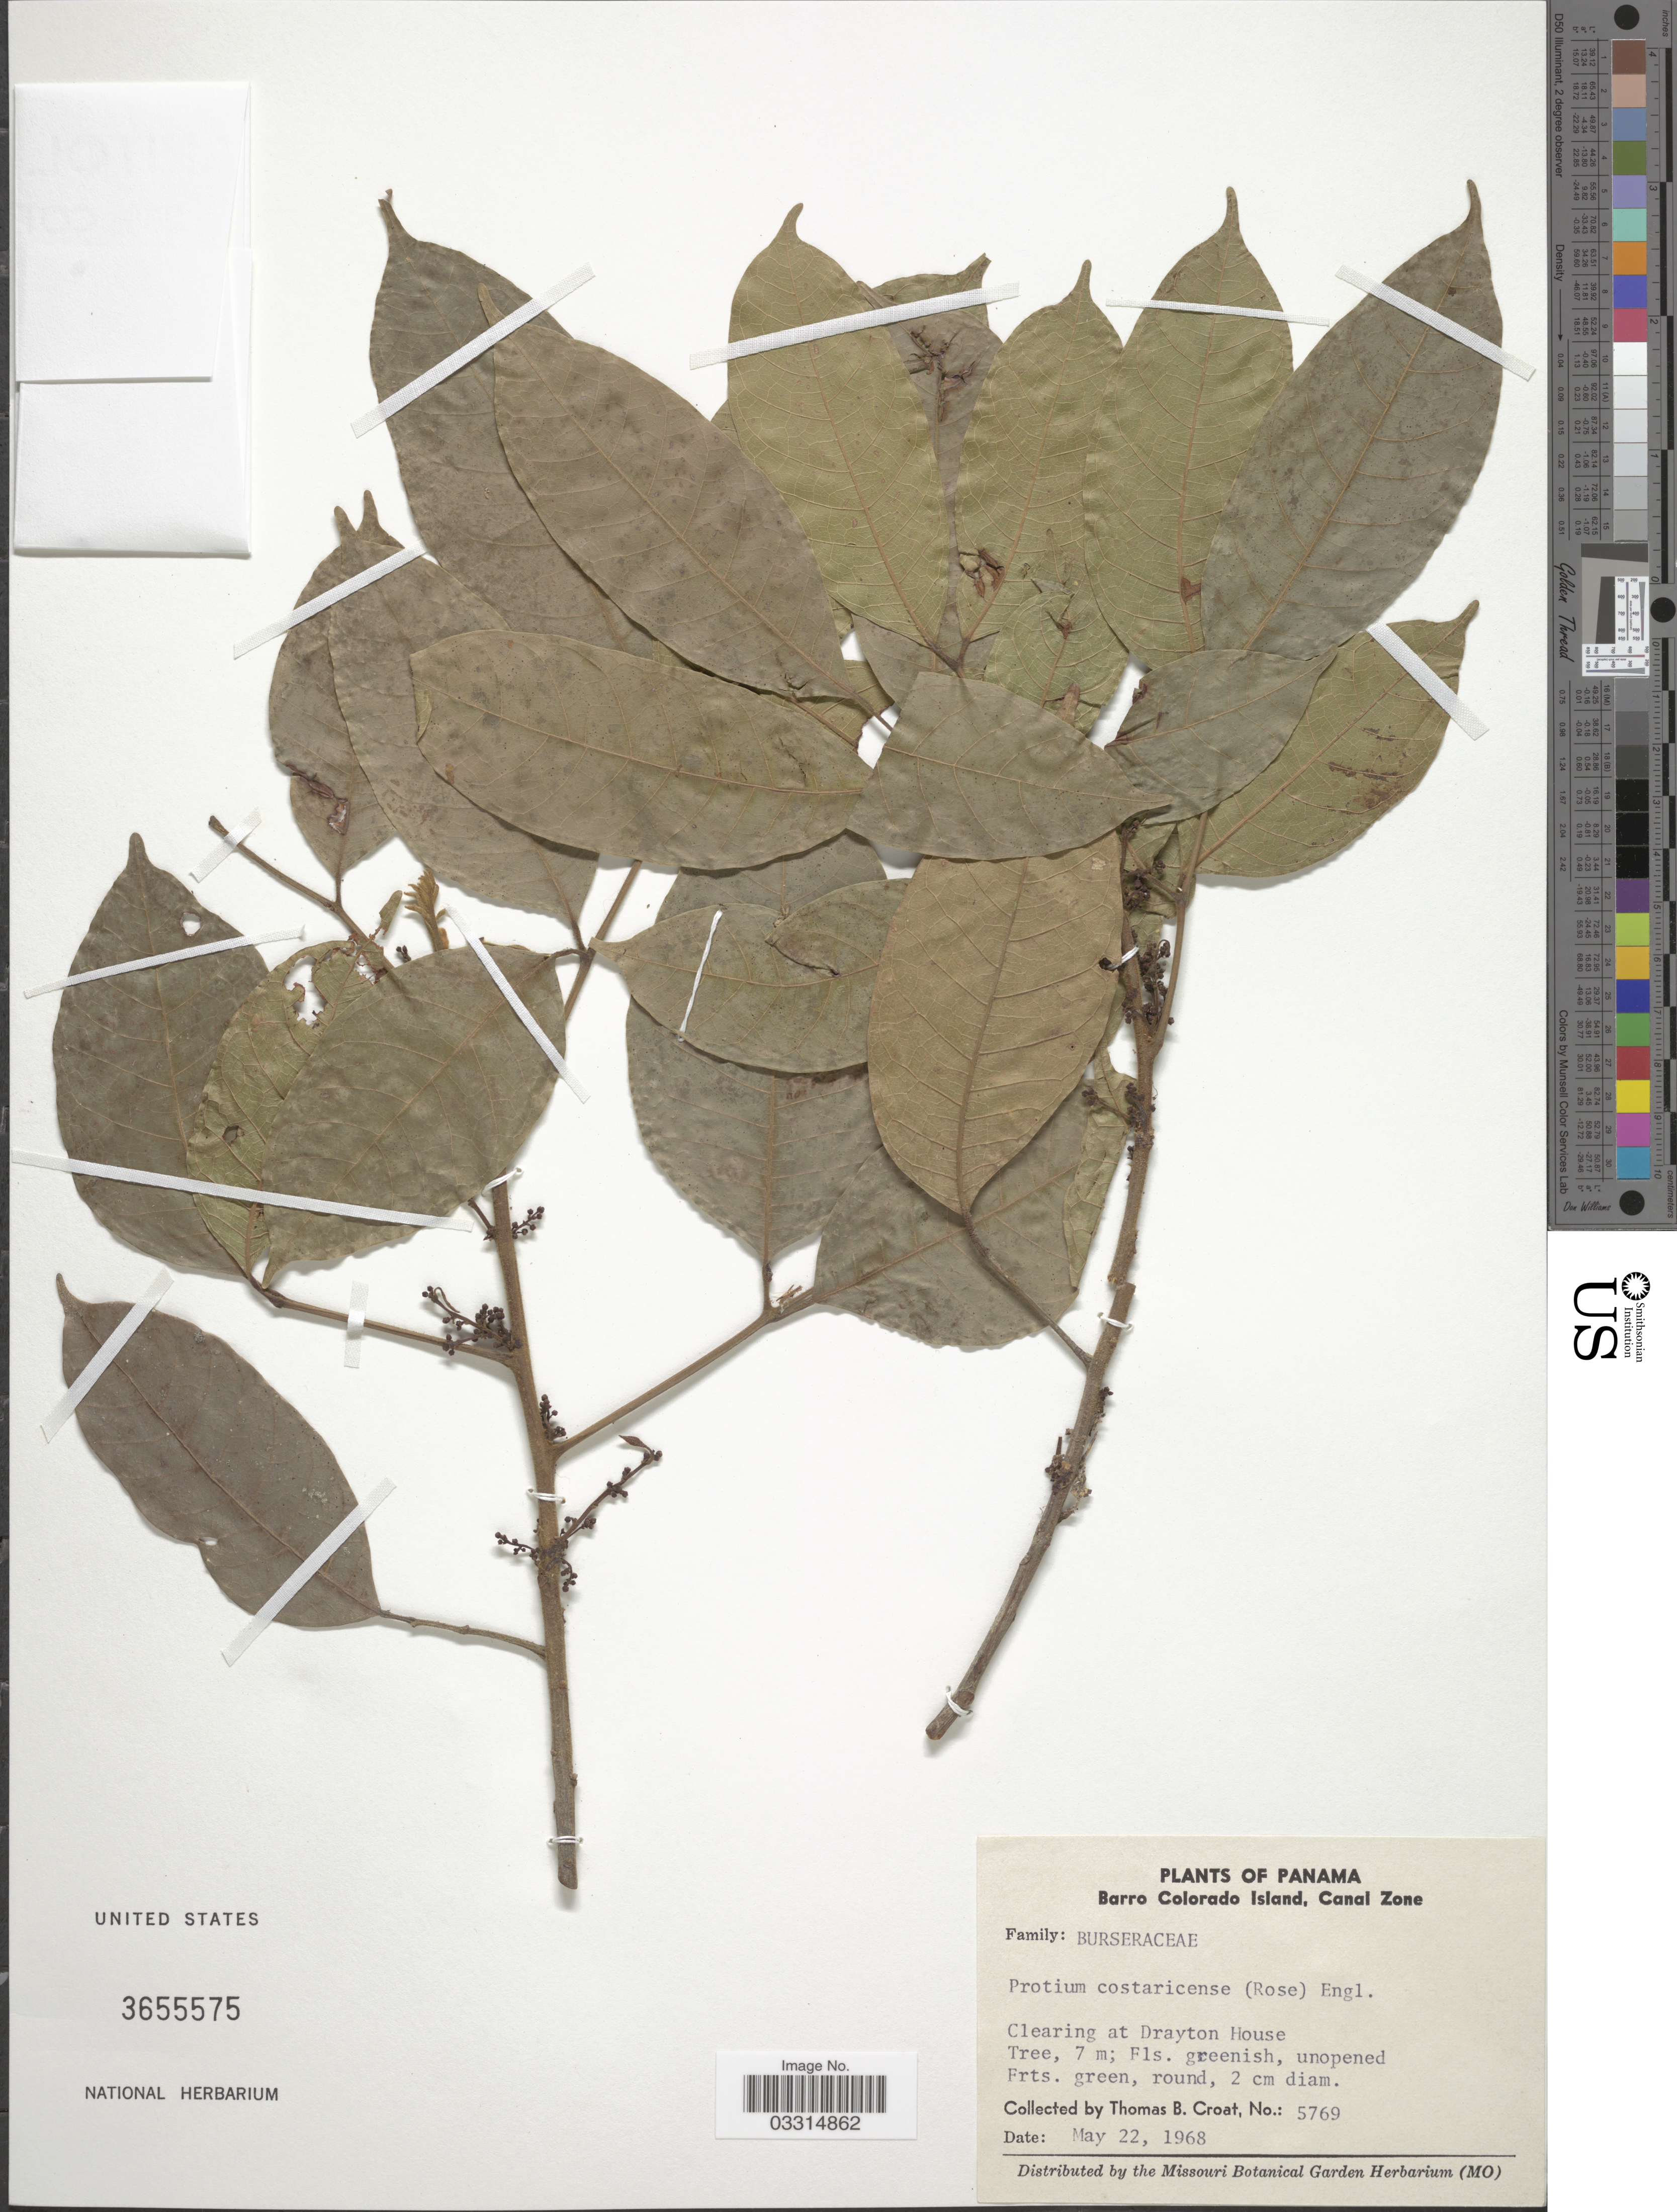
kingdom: Plantae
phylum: Tracheophyta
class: Magnoliopsida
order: Sapindales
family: Burseraceae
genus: Protium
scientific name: Protium costaricense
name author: (Rose) Engl.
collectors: T. B. Croat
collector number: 5769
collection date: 1968-05-22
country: Panama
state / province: Panamá Oeste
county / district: Canal Zone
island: Barro Colorado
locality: Barro Colorado Island, Canal Zone. Clearing at Drayton House.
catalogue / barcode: US 3655575